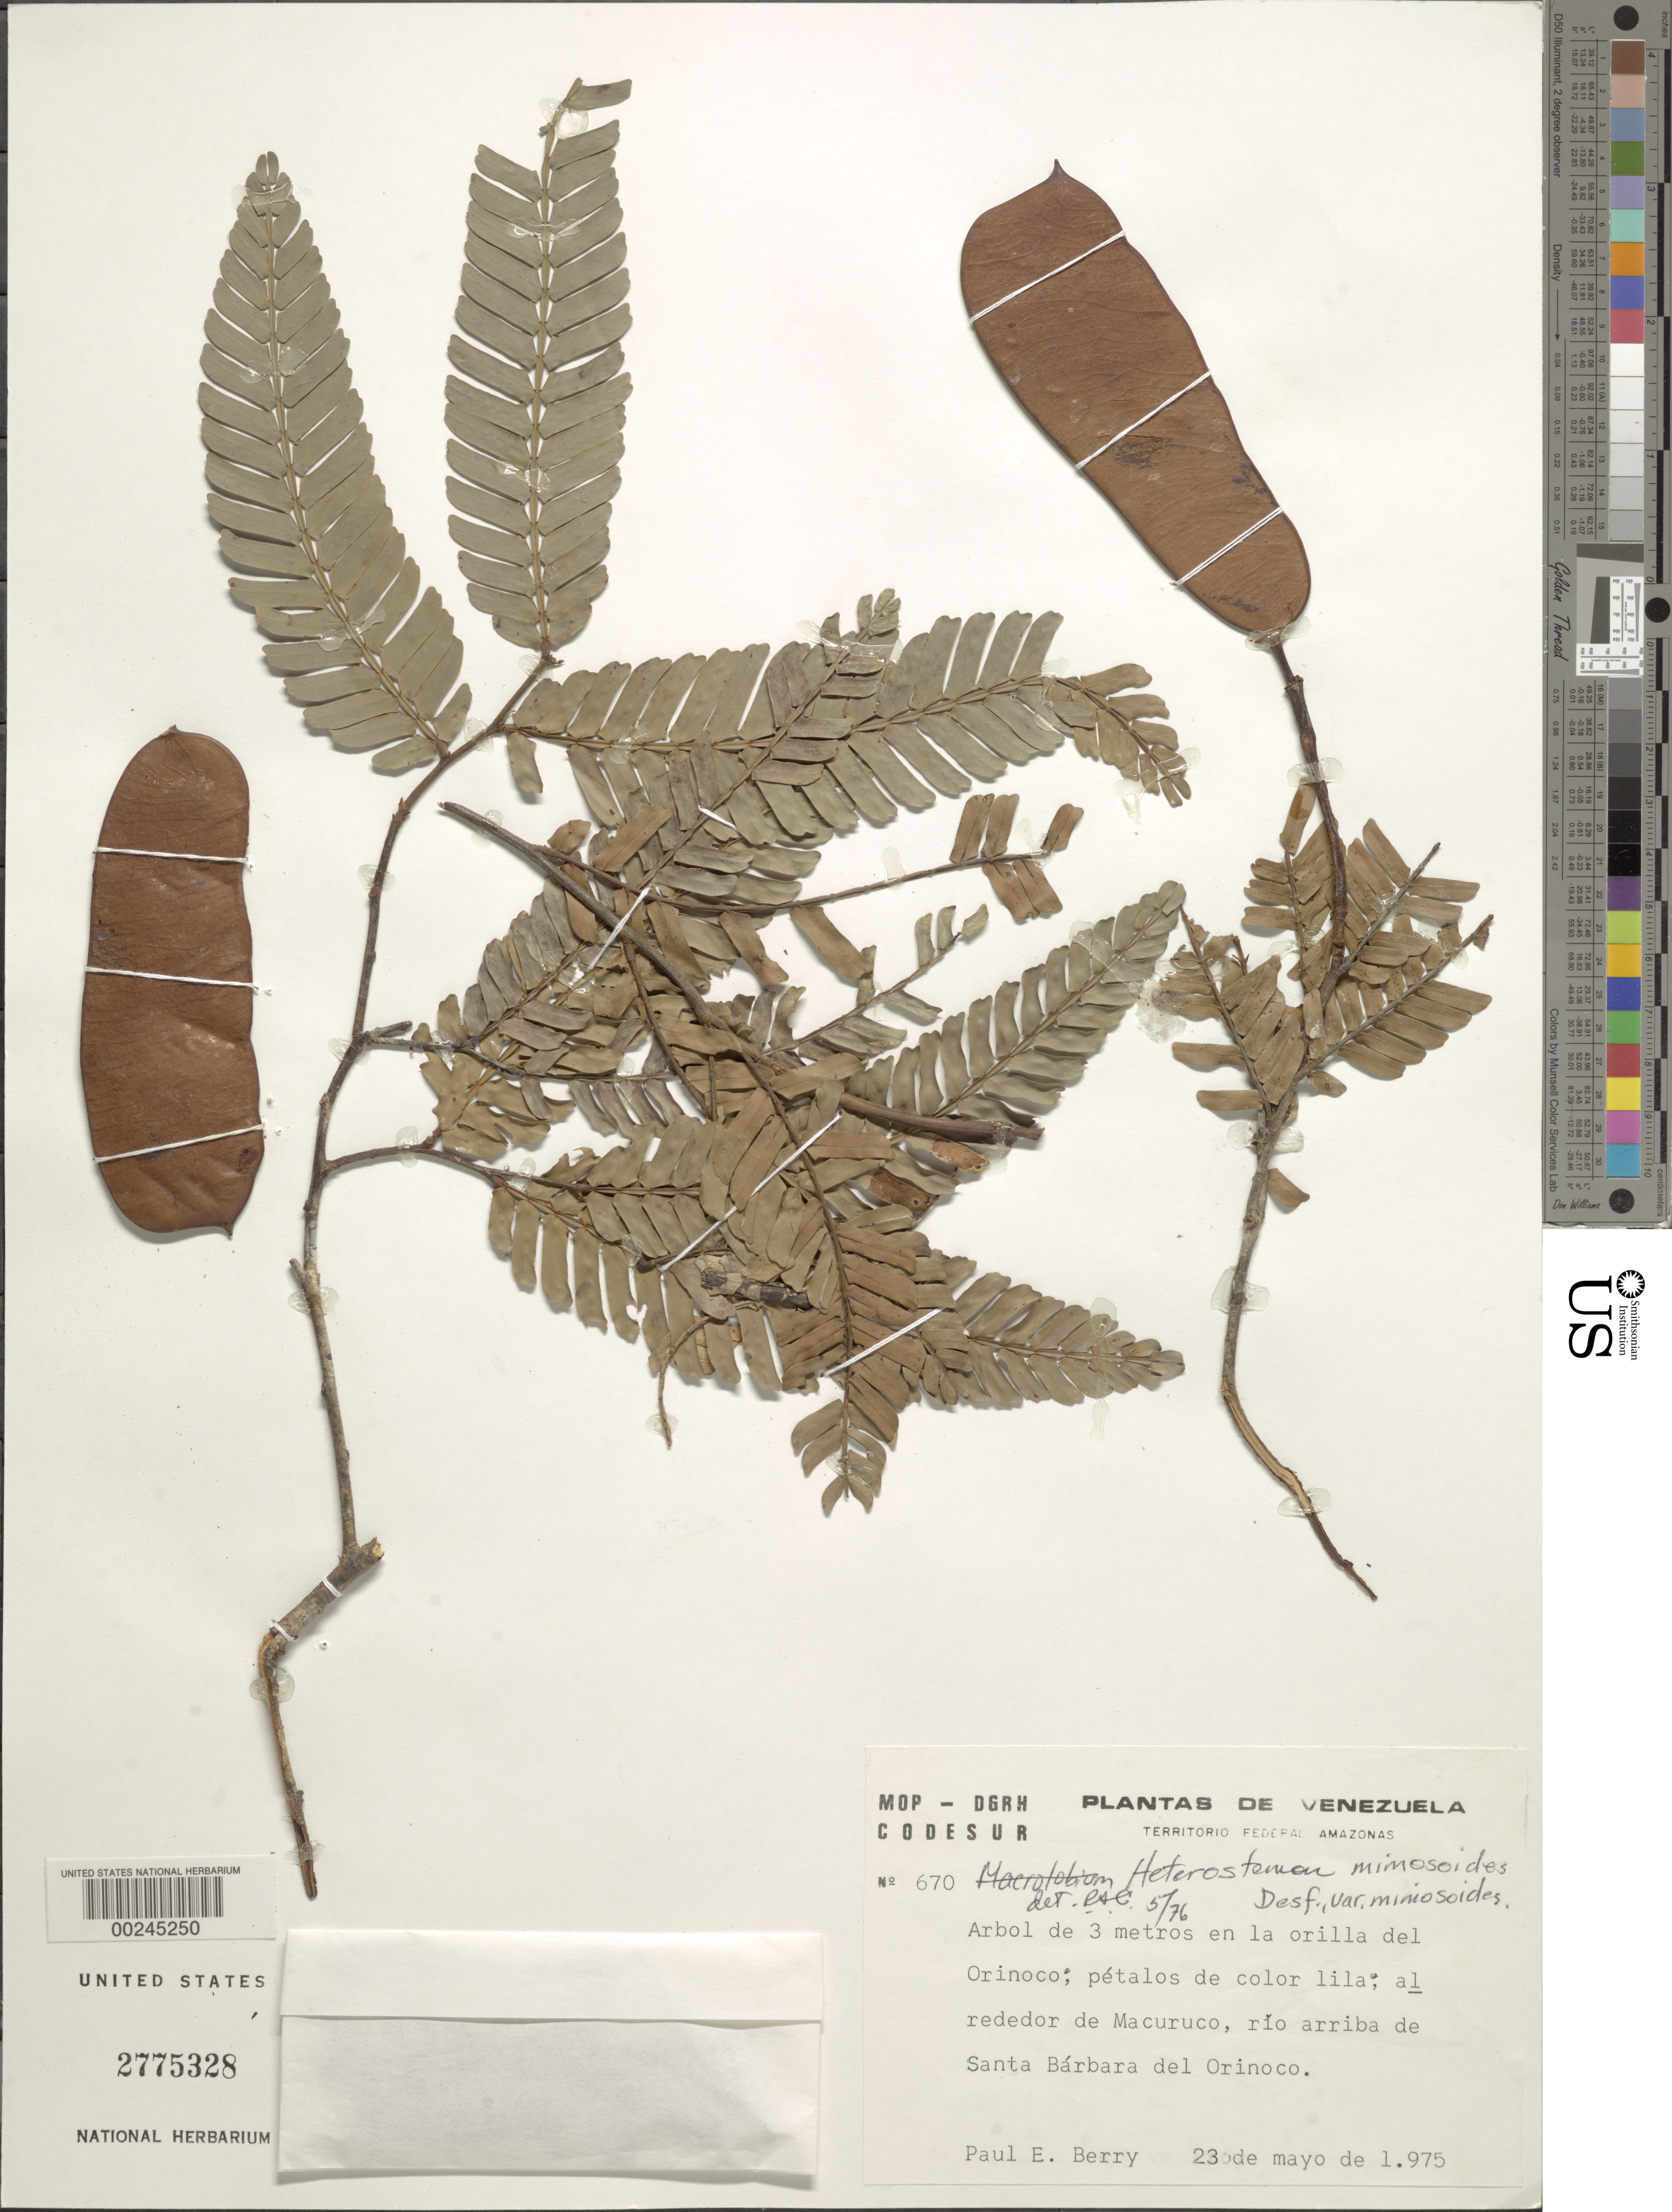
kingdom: Plantae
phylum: Tracheophyta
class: Magnoliopsida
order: Fabales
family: Fabaceae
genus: Heterostemon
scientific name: Heterostemon mimosoides var. mimosoides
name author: Desf.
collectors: P. E. Berry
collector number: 670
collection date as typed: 23 May 1975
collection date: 1975-05-23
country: Venezuela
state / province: Amazonas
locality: Edge of orinoco; around macuruco, river above Santa Barbara del orinoco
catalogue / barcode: US 2775328